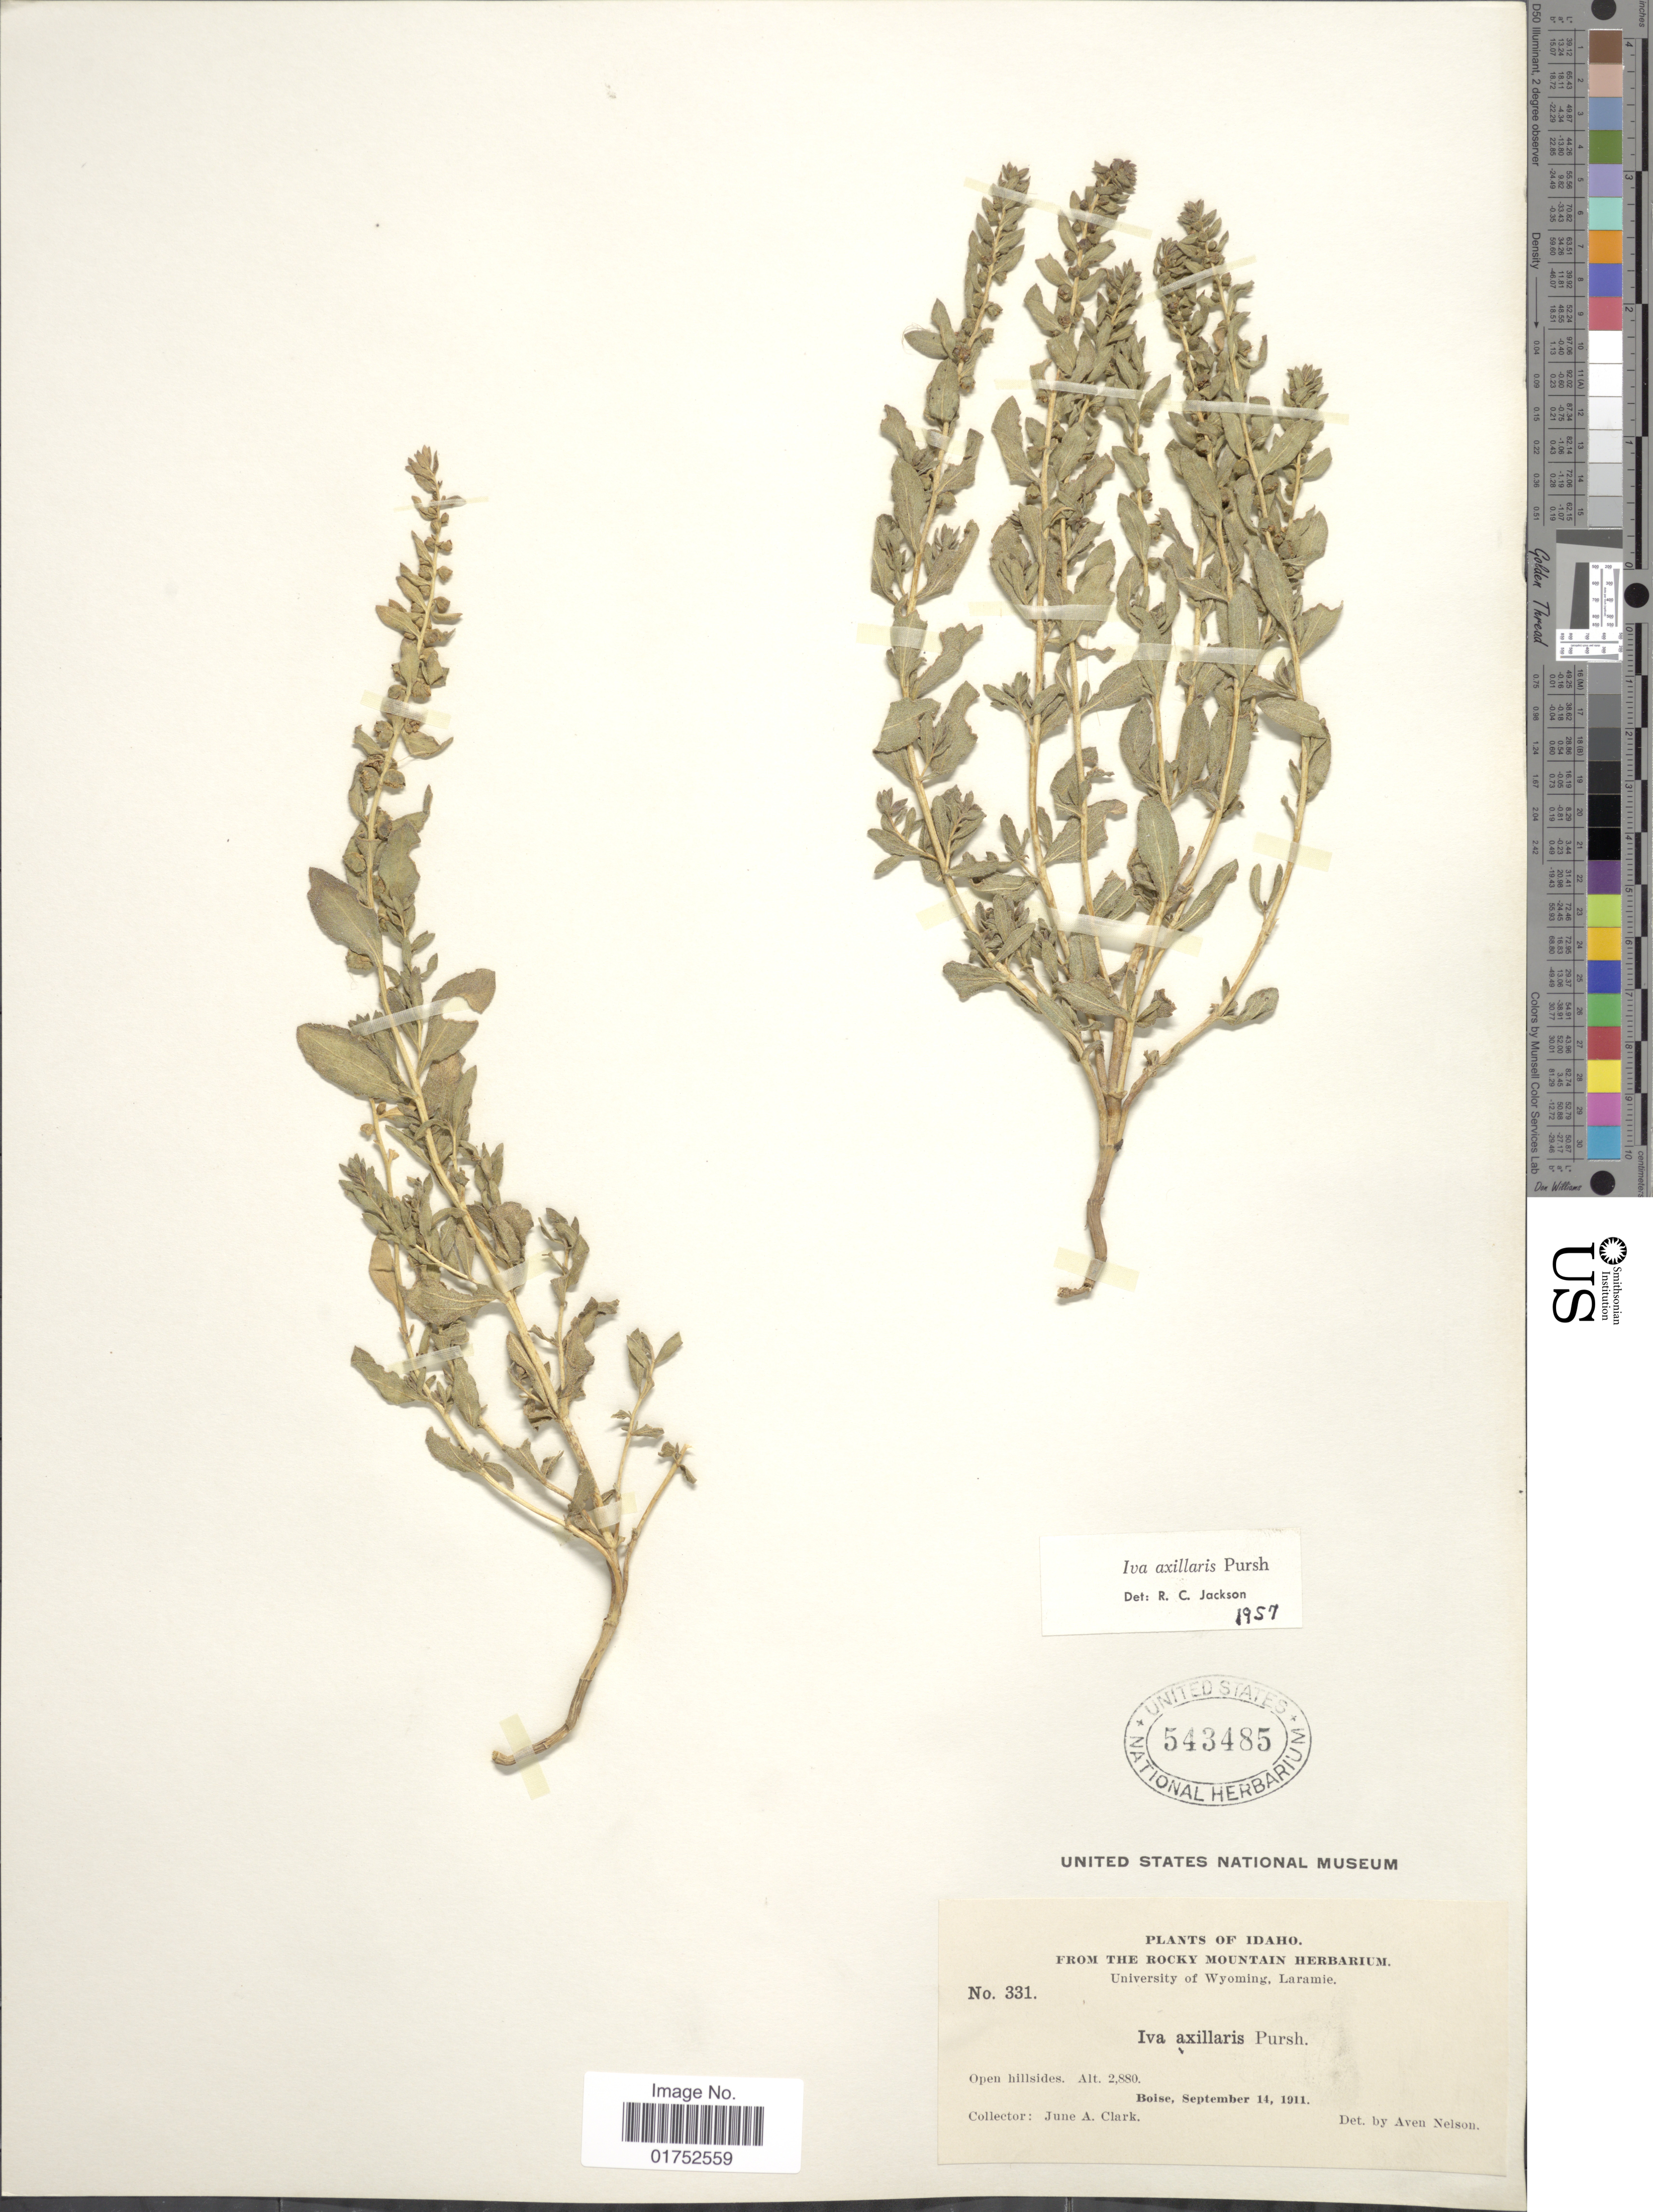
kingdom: Plantae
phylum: Tracheophyta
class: Magnoliopsida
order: Asterales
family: Asteraceae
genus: Iva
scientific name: Iva axillaris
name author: Pursh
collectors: J. A. Clark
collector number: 331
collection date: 1911-09-14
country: United States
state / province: Idaho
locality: Boise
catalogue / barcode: US 543485